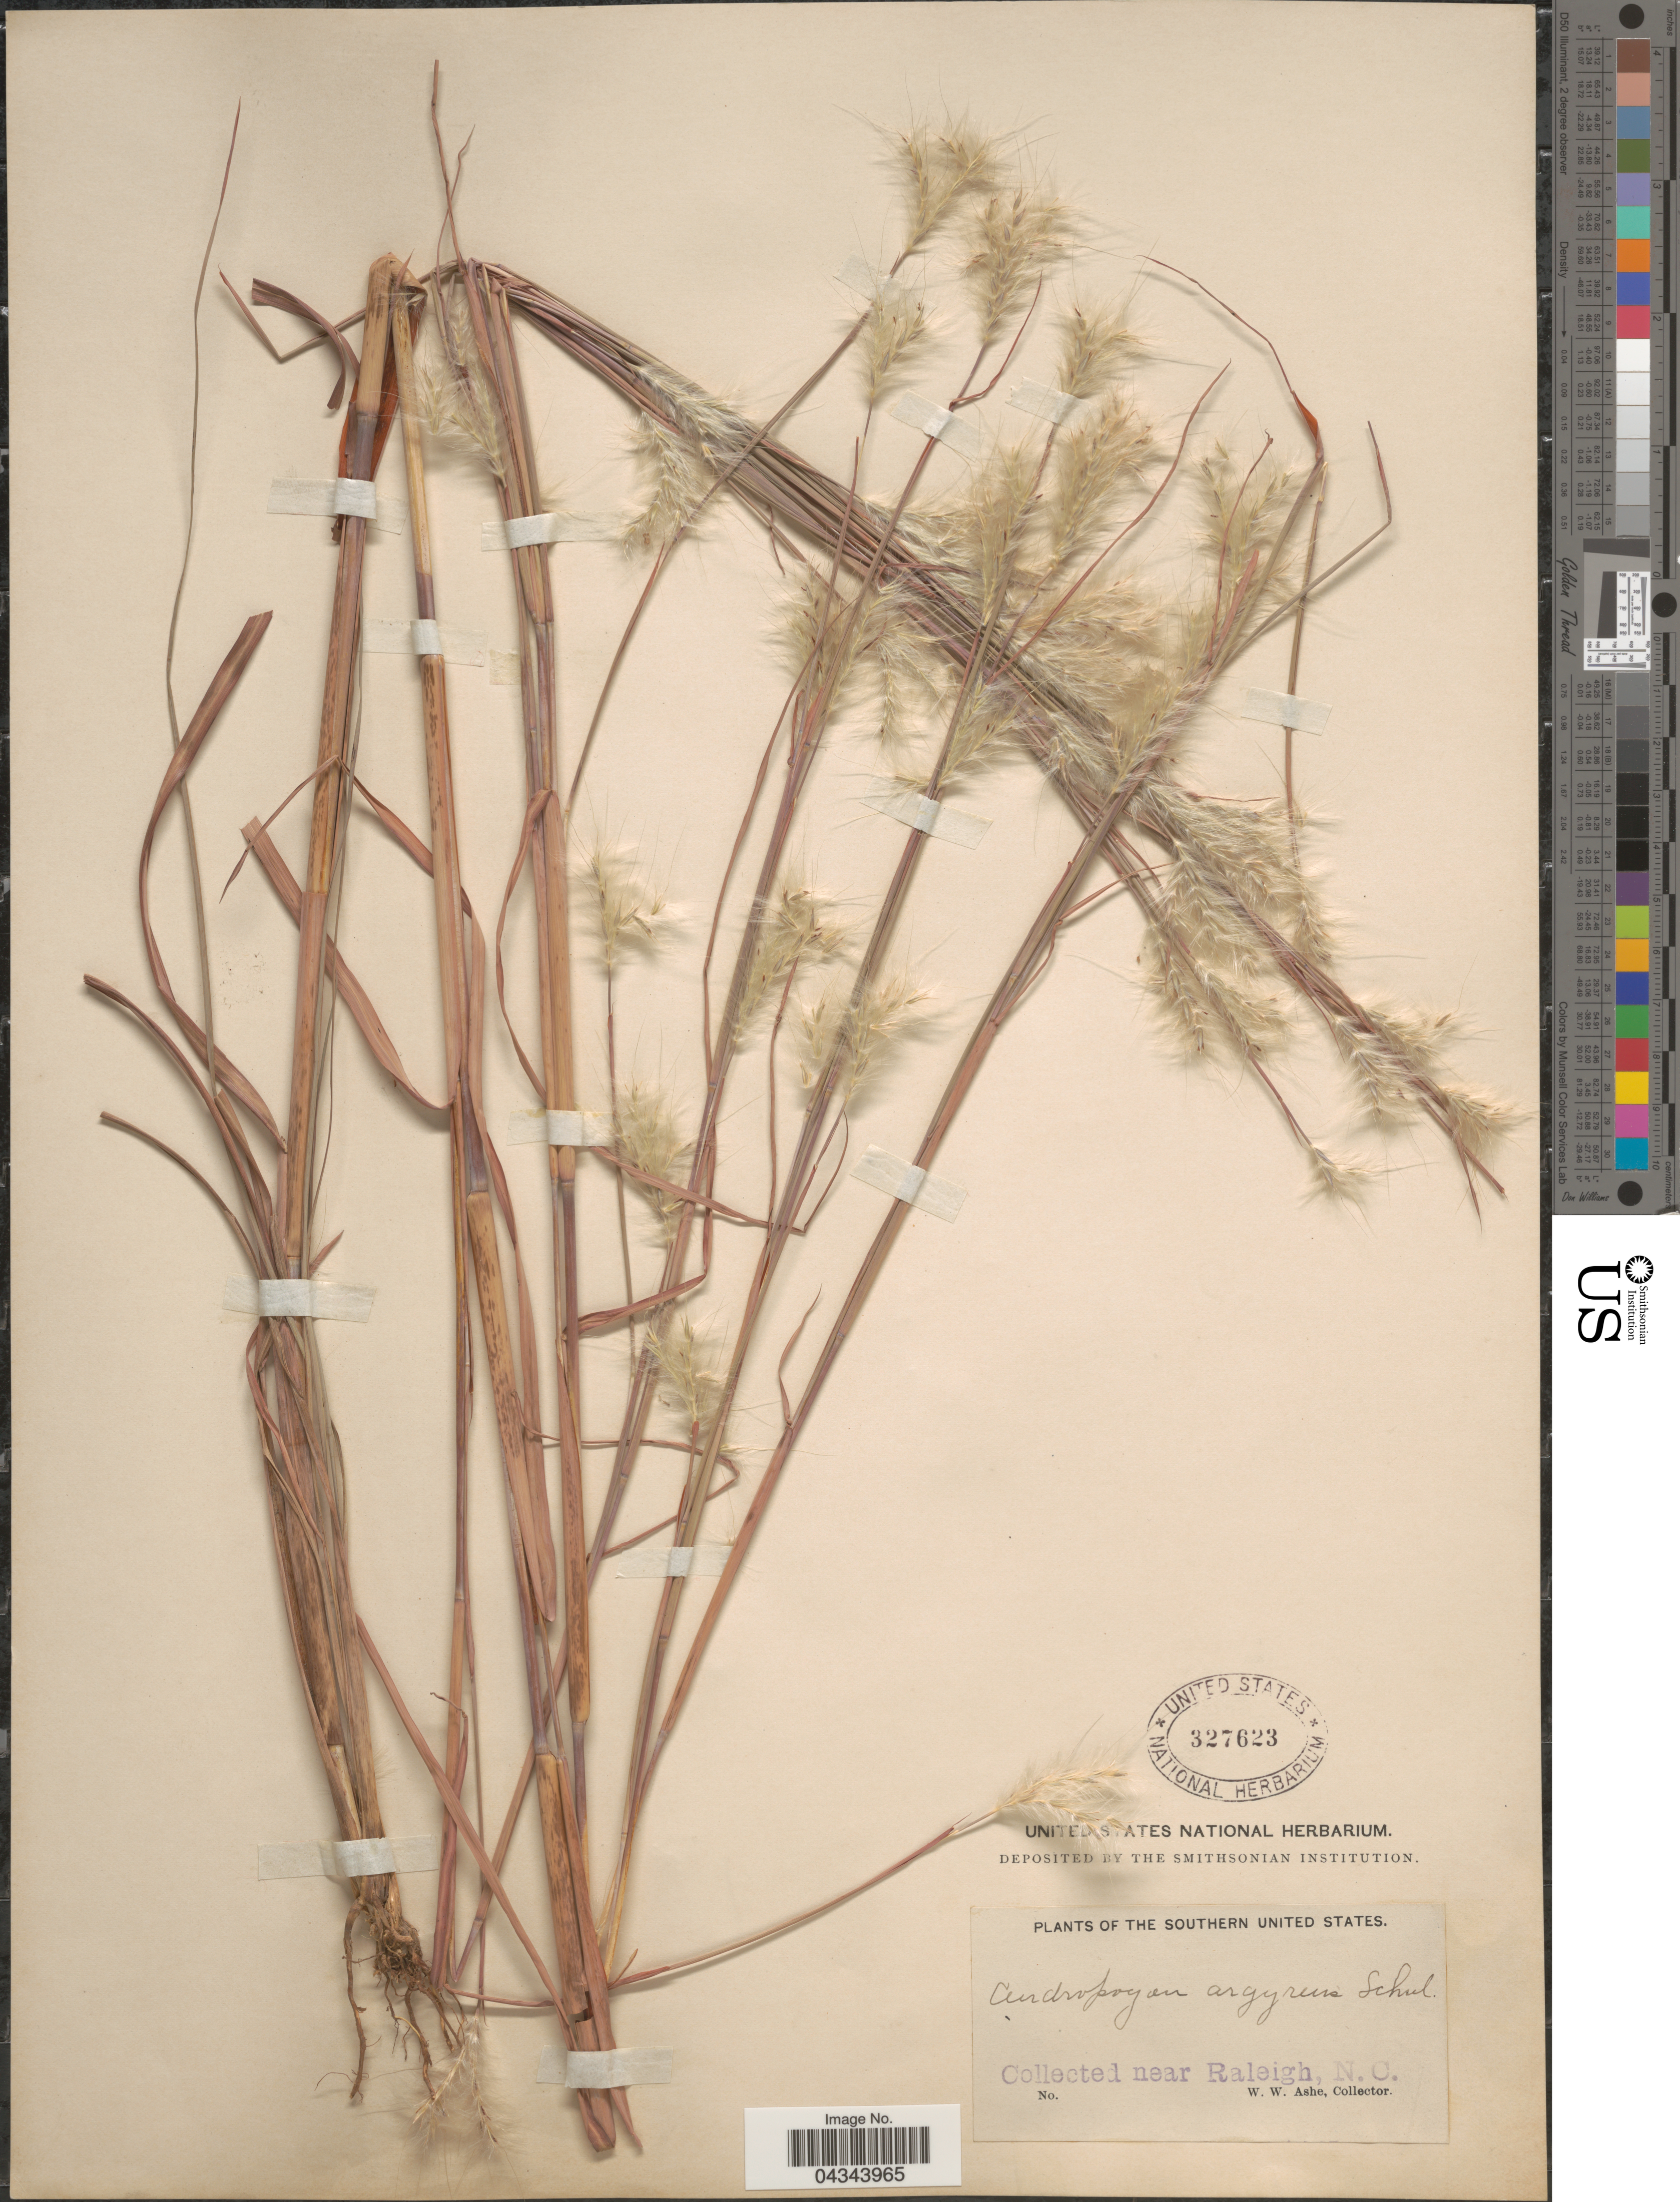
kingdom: Plantae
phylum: Tracheophyta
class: Liliopsida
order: Poales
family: Poaceae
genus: Andropogon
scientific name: Andropogon ternarius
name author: Michx.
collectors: W. W. Ashe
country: United States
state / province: North Carolina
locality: Southern United States. Near Raleigh.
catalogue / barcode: US 327623